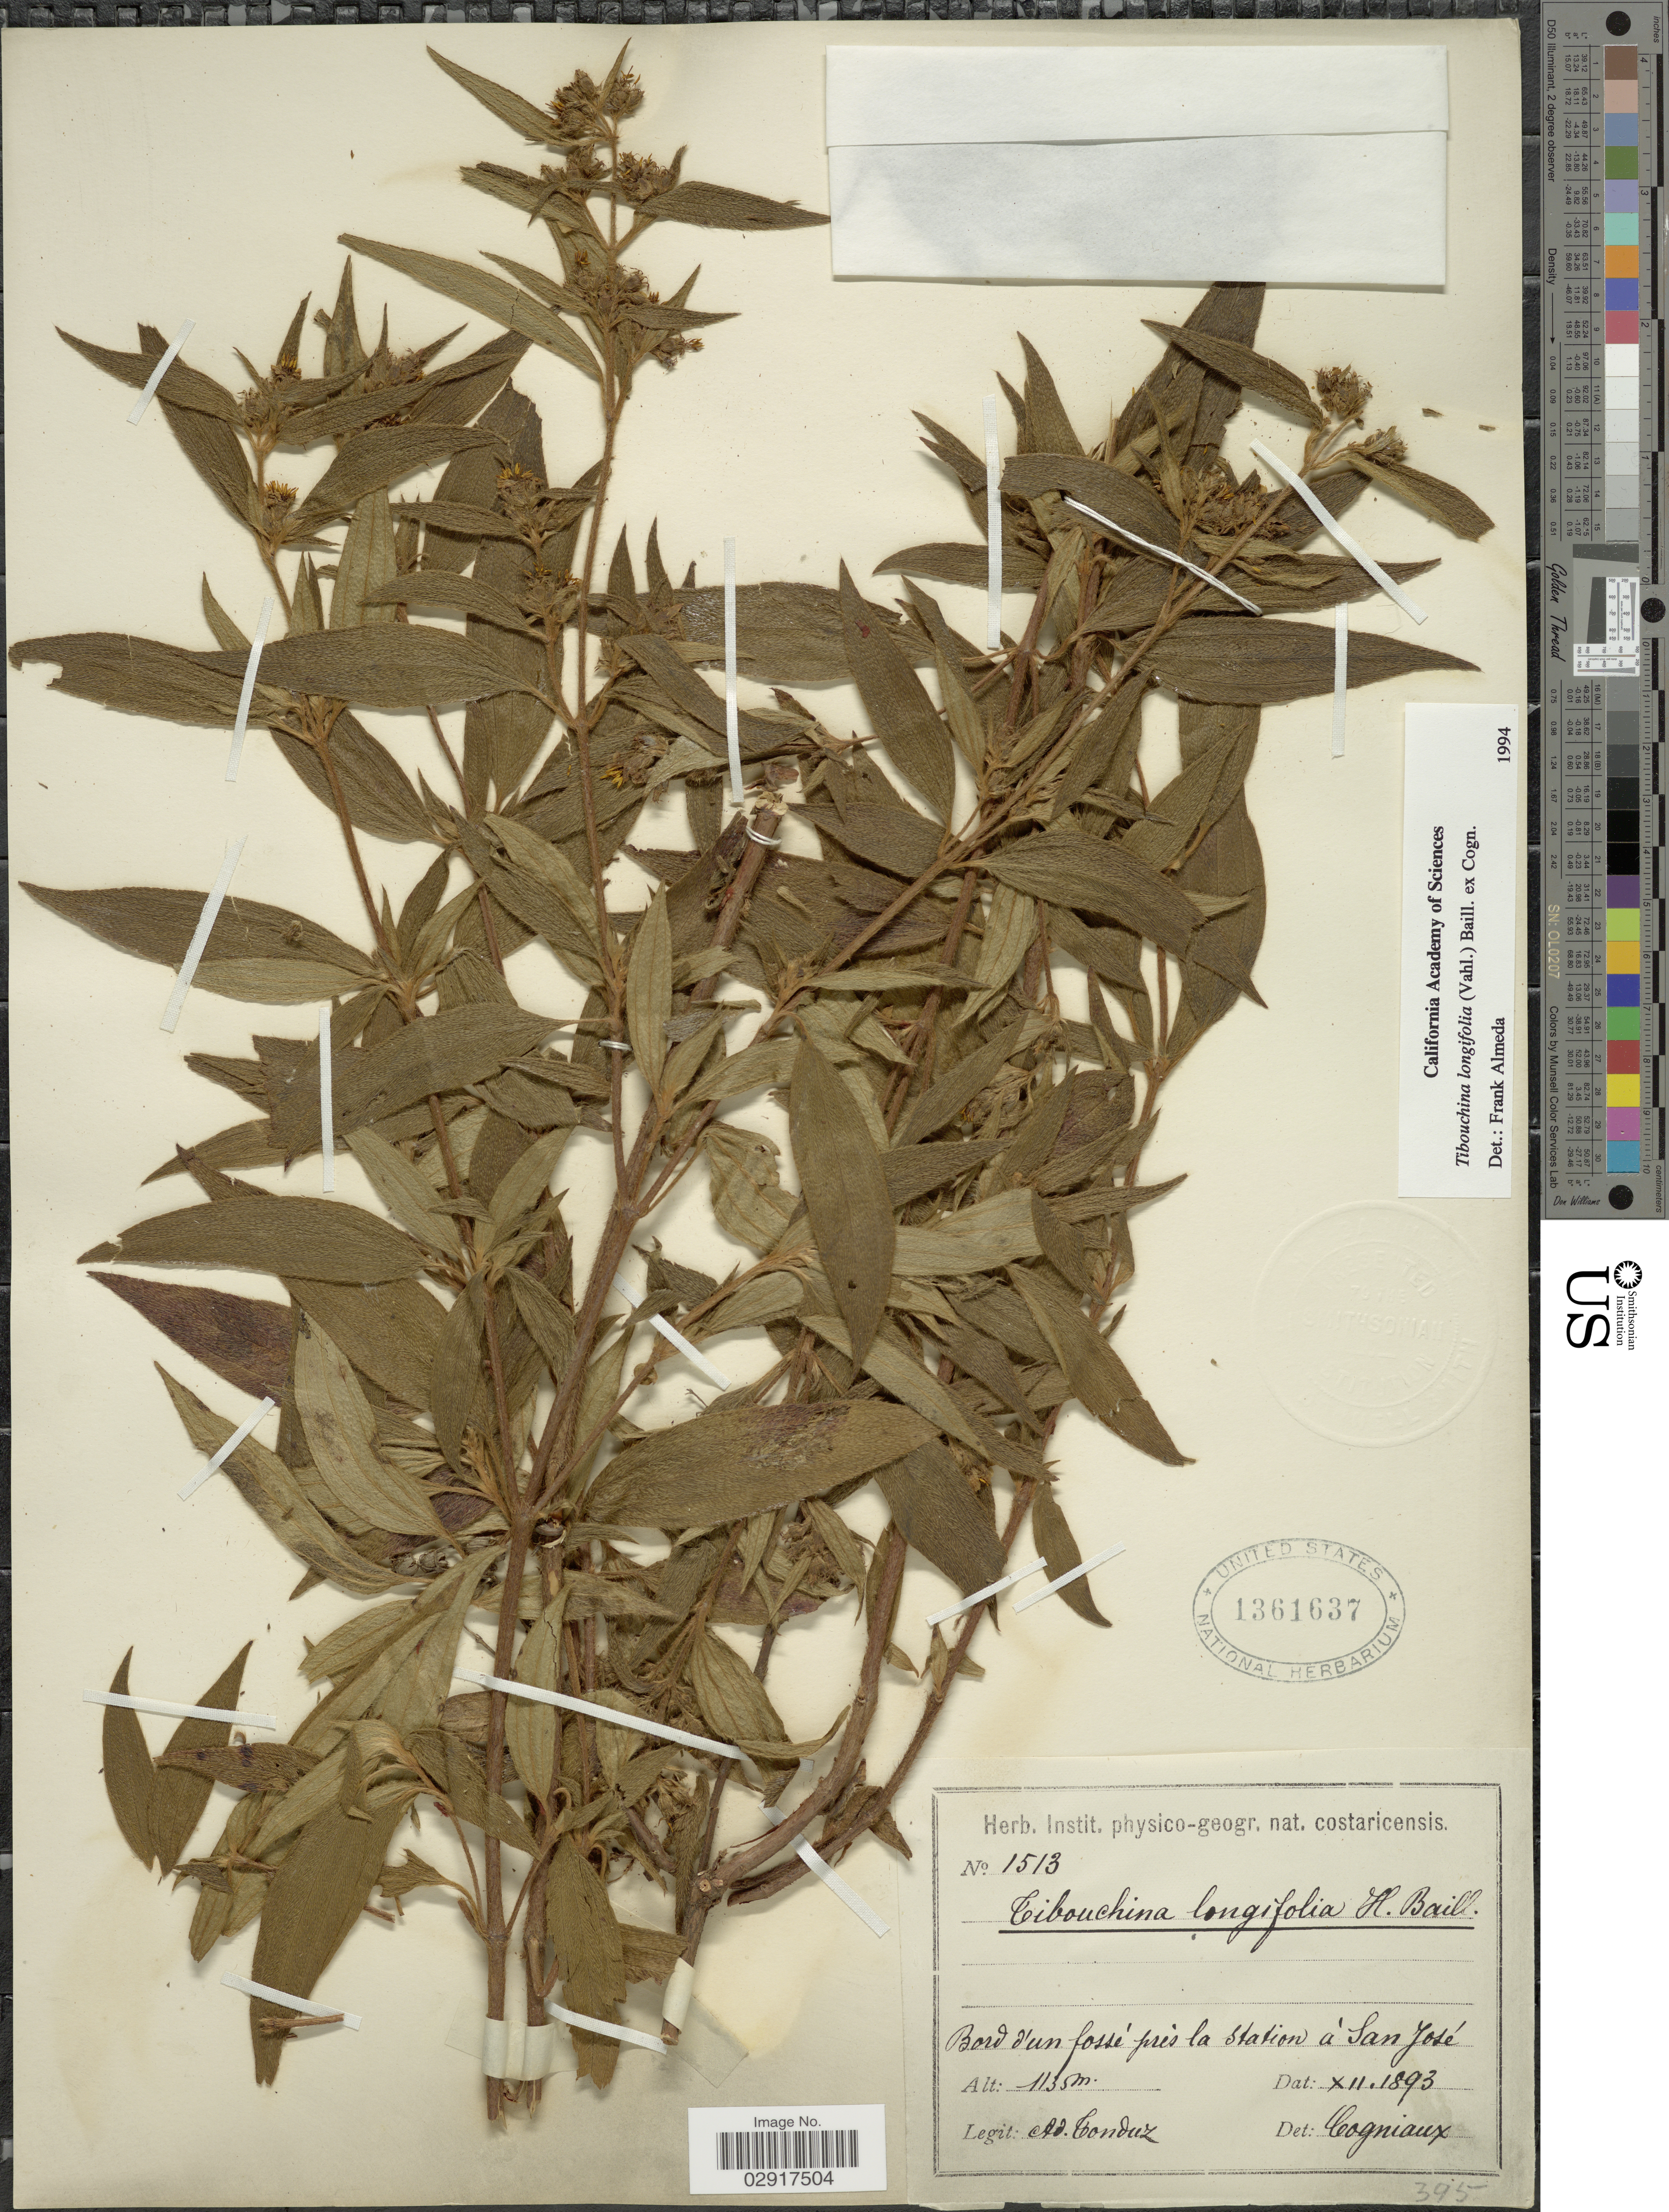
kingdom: Plantae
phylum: Tracheophyta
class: Magnoliopsida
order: Myrtales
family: Melastomataceae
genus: Chaetogastra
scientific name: Chaetogastra longifolia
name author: (Vahl) DC.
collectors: A. Tonduz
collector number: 1513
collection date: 1893-12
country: Costa Rica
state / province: San José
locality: Bord a'un fosse 'prés la station a' San José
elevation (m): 1135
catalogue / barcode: US 1361637